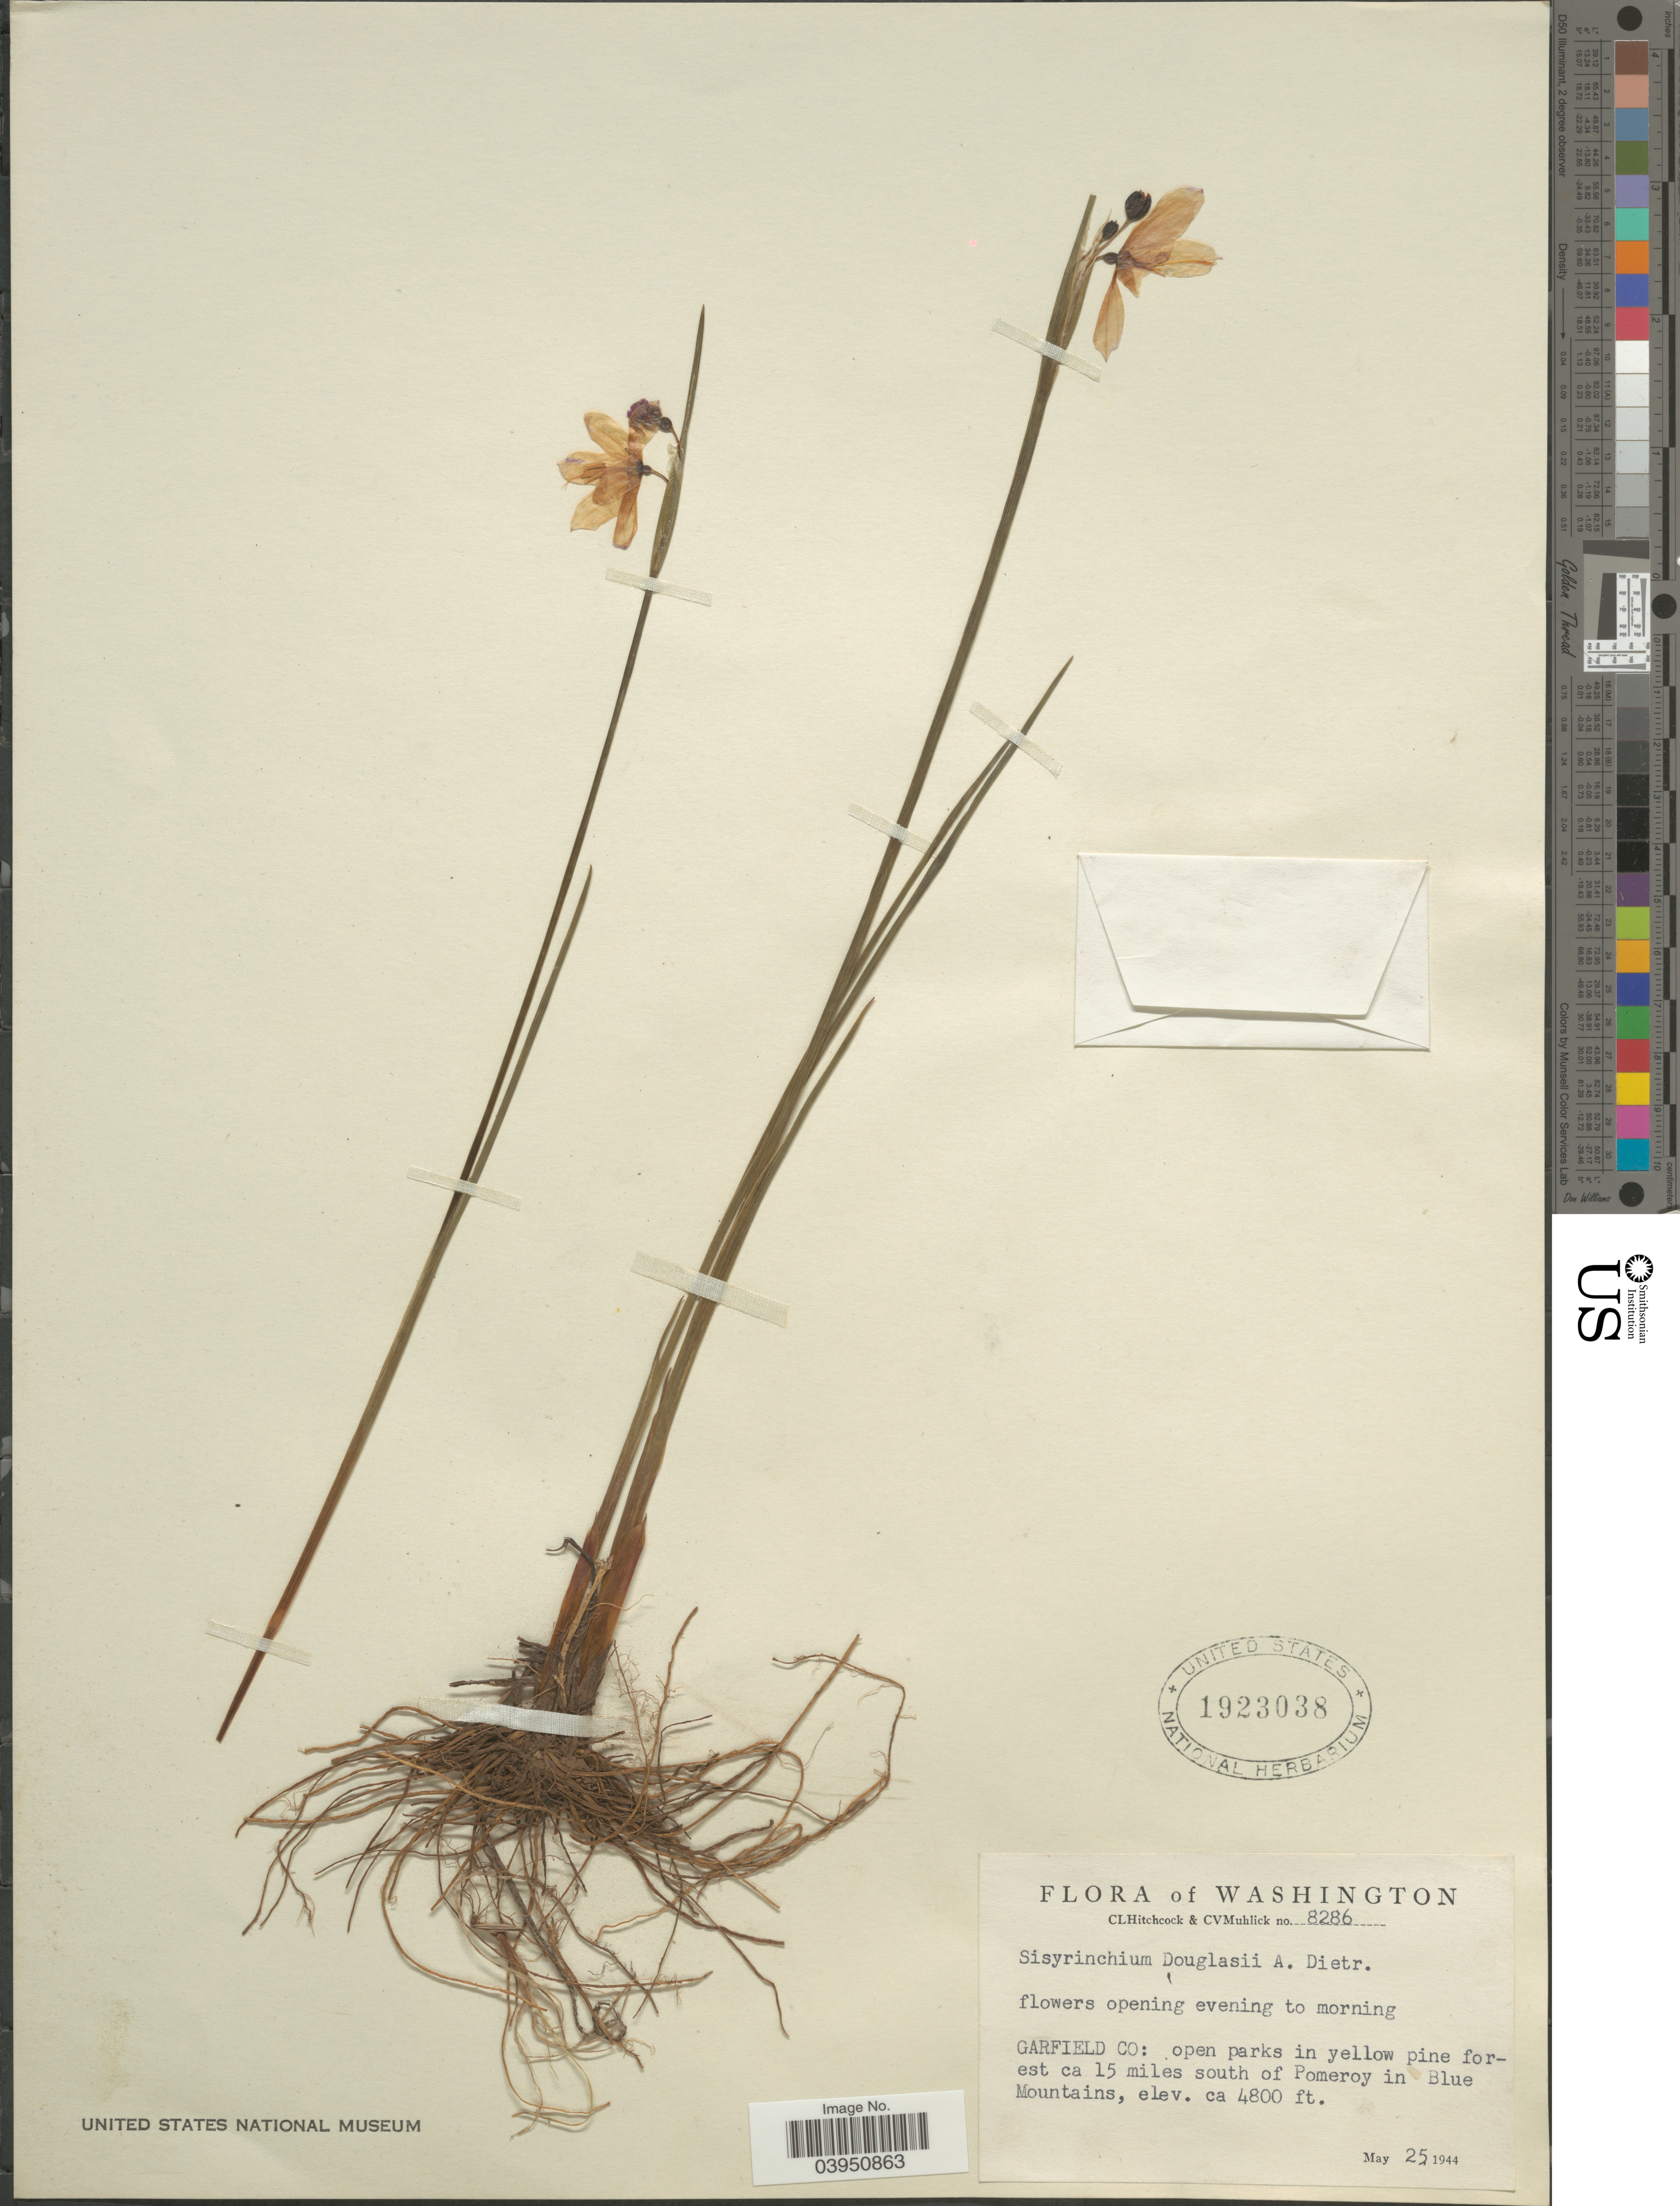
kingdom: Plantae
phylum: Tracheophyta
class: Liliopsida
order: Asparagales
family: Iridaceae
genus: Sisyrinchium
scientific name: Sisyrinchium douglasii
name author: A. Dietr.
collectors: C. L. Hitchcock & C. V. Muhlick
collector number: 8286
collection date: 1944-05-25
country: United States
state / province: Washington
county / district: Garfield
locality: Garfield Co: ca 15 miles south of Pomeroy in Blue Mountains.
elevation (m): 1463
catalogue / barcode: US 1923038